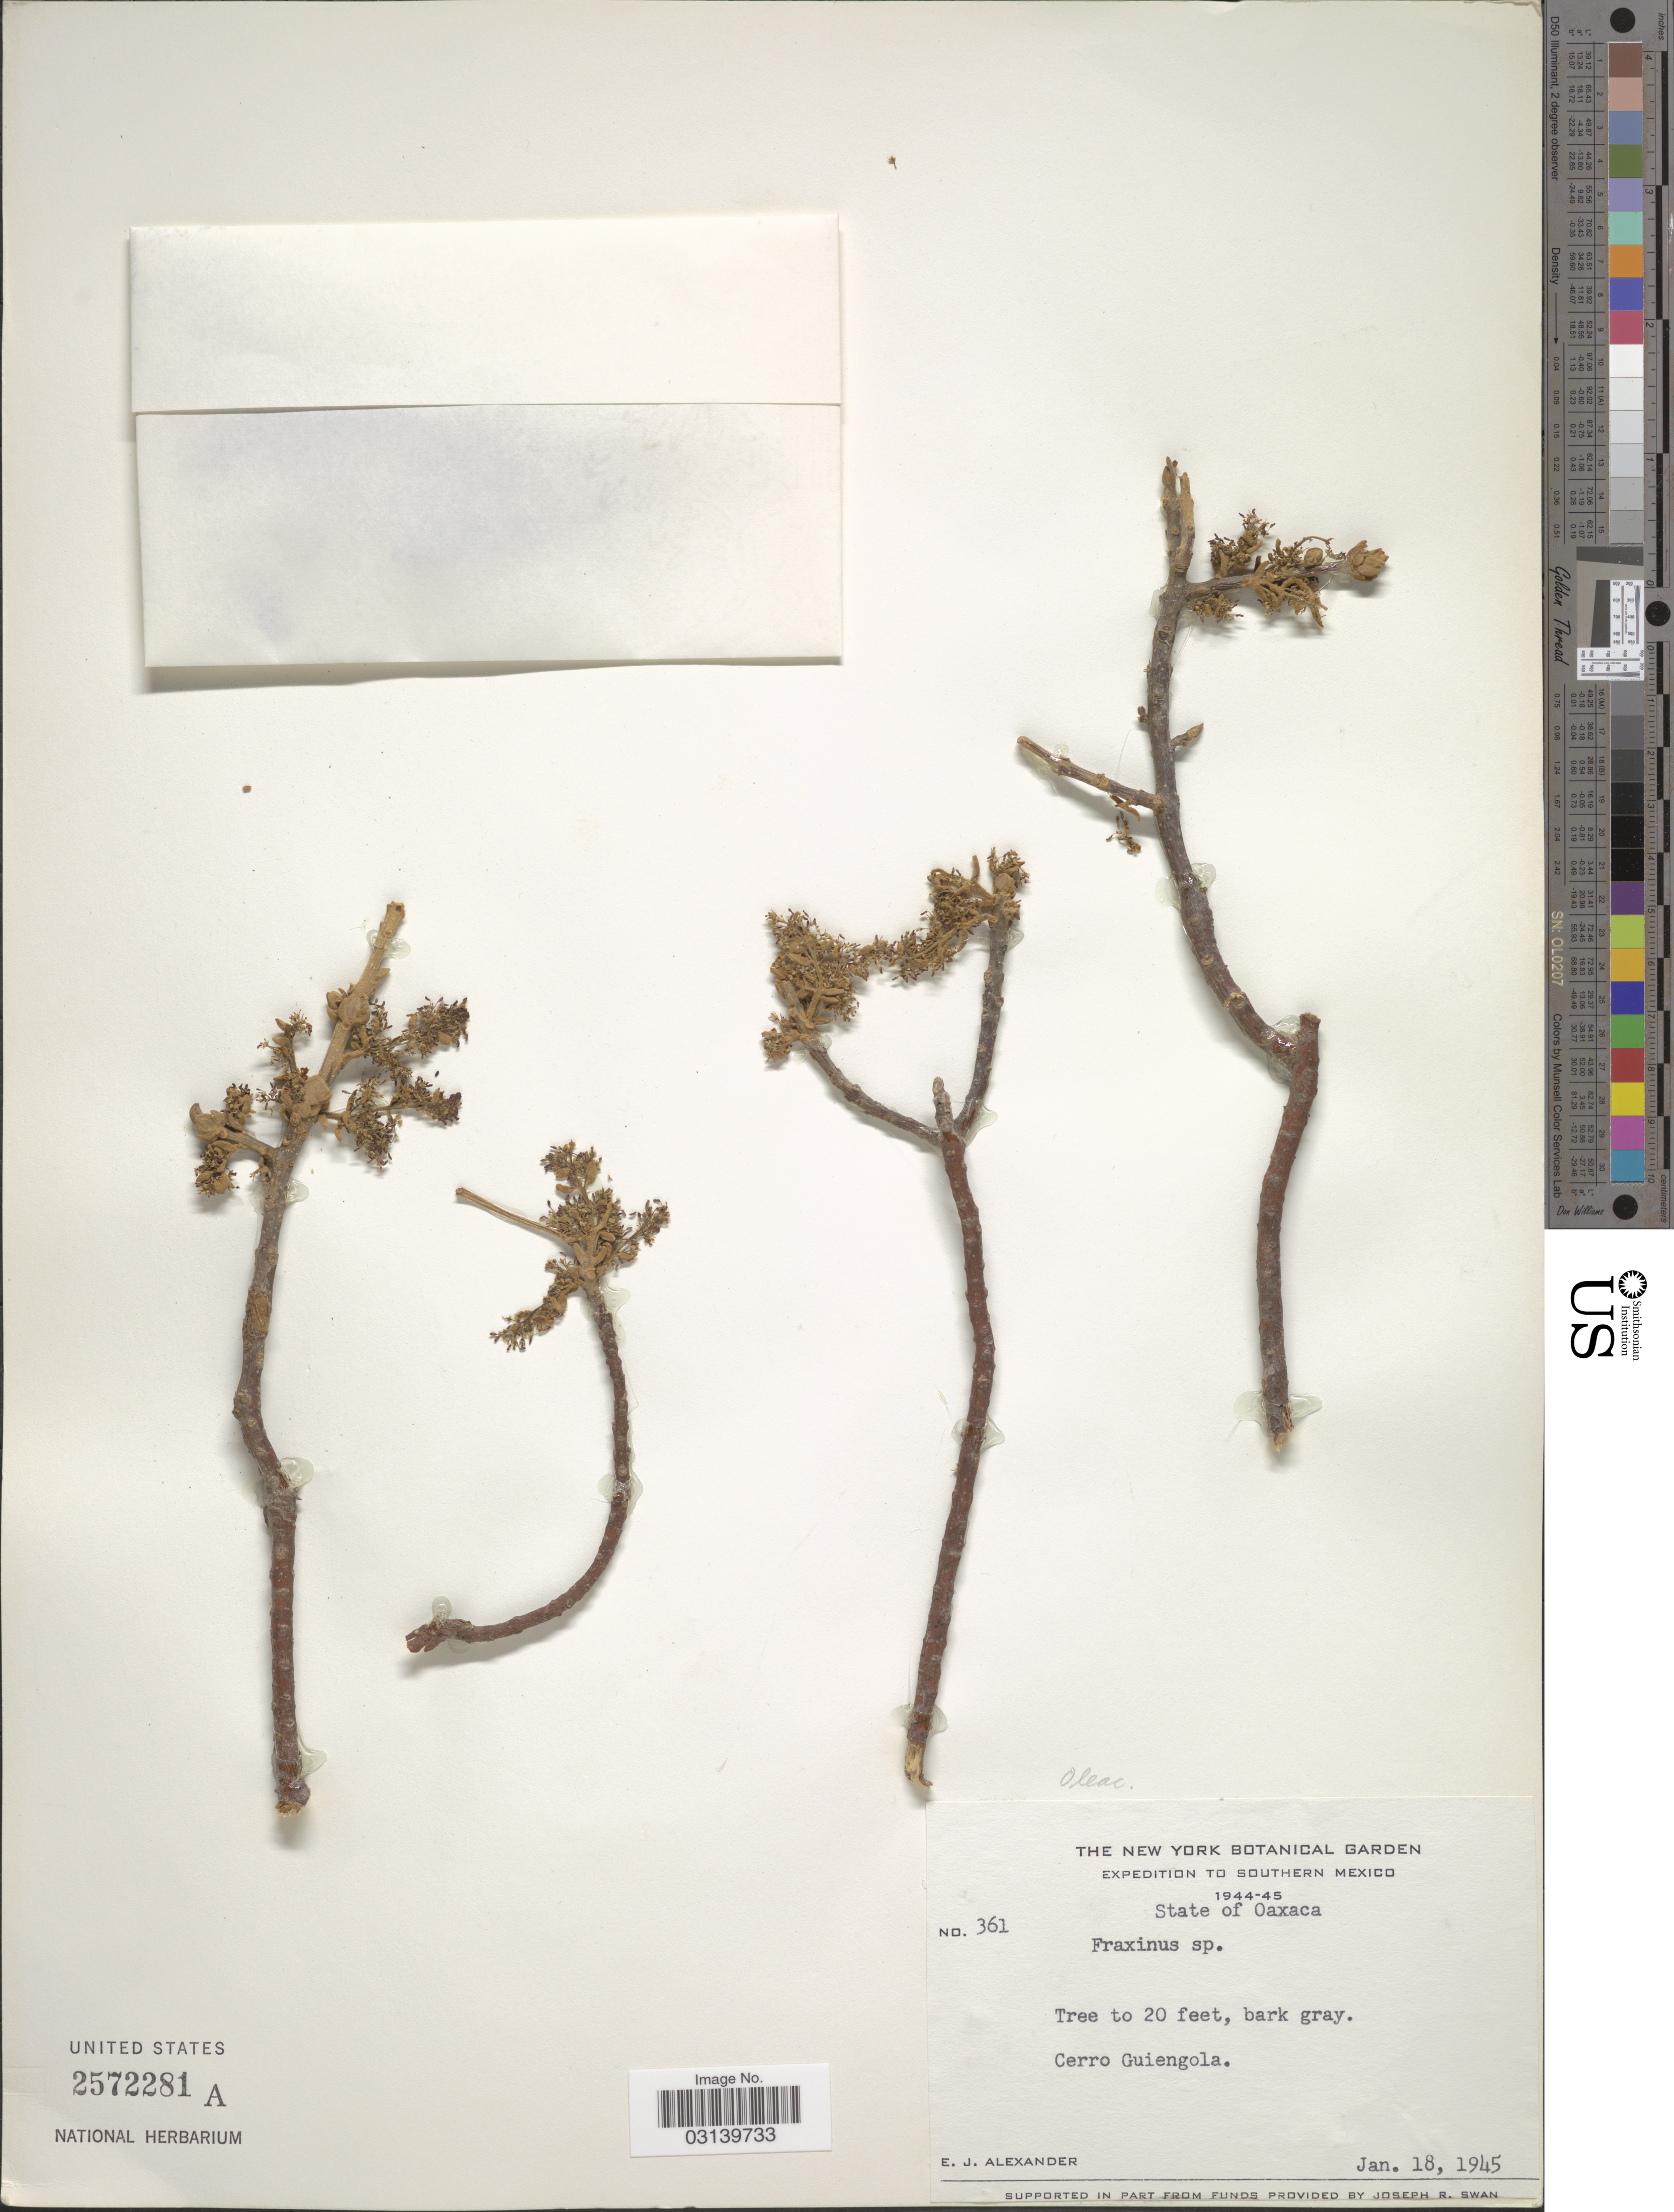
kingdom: Plantae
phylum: Tracheophyta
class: Magnoliopsida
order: Lamiales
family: Oleaceae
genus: Fraxinus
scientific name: Fraxinus sp.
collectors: E. J. Alexander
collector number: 361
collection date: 1945-01-18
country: Mexico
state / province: Oaxaca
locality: Southern Mexico. Cerro Guiengola.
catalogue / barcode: US 2572281A